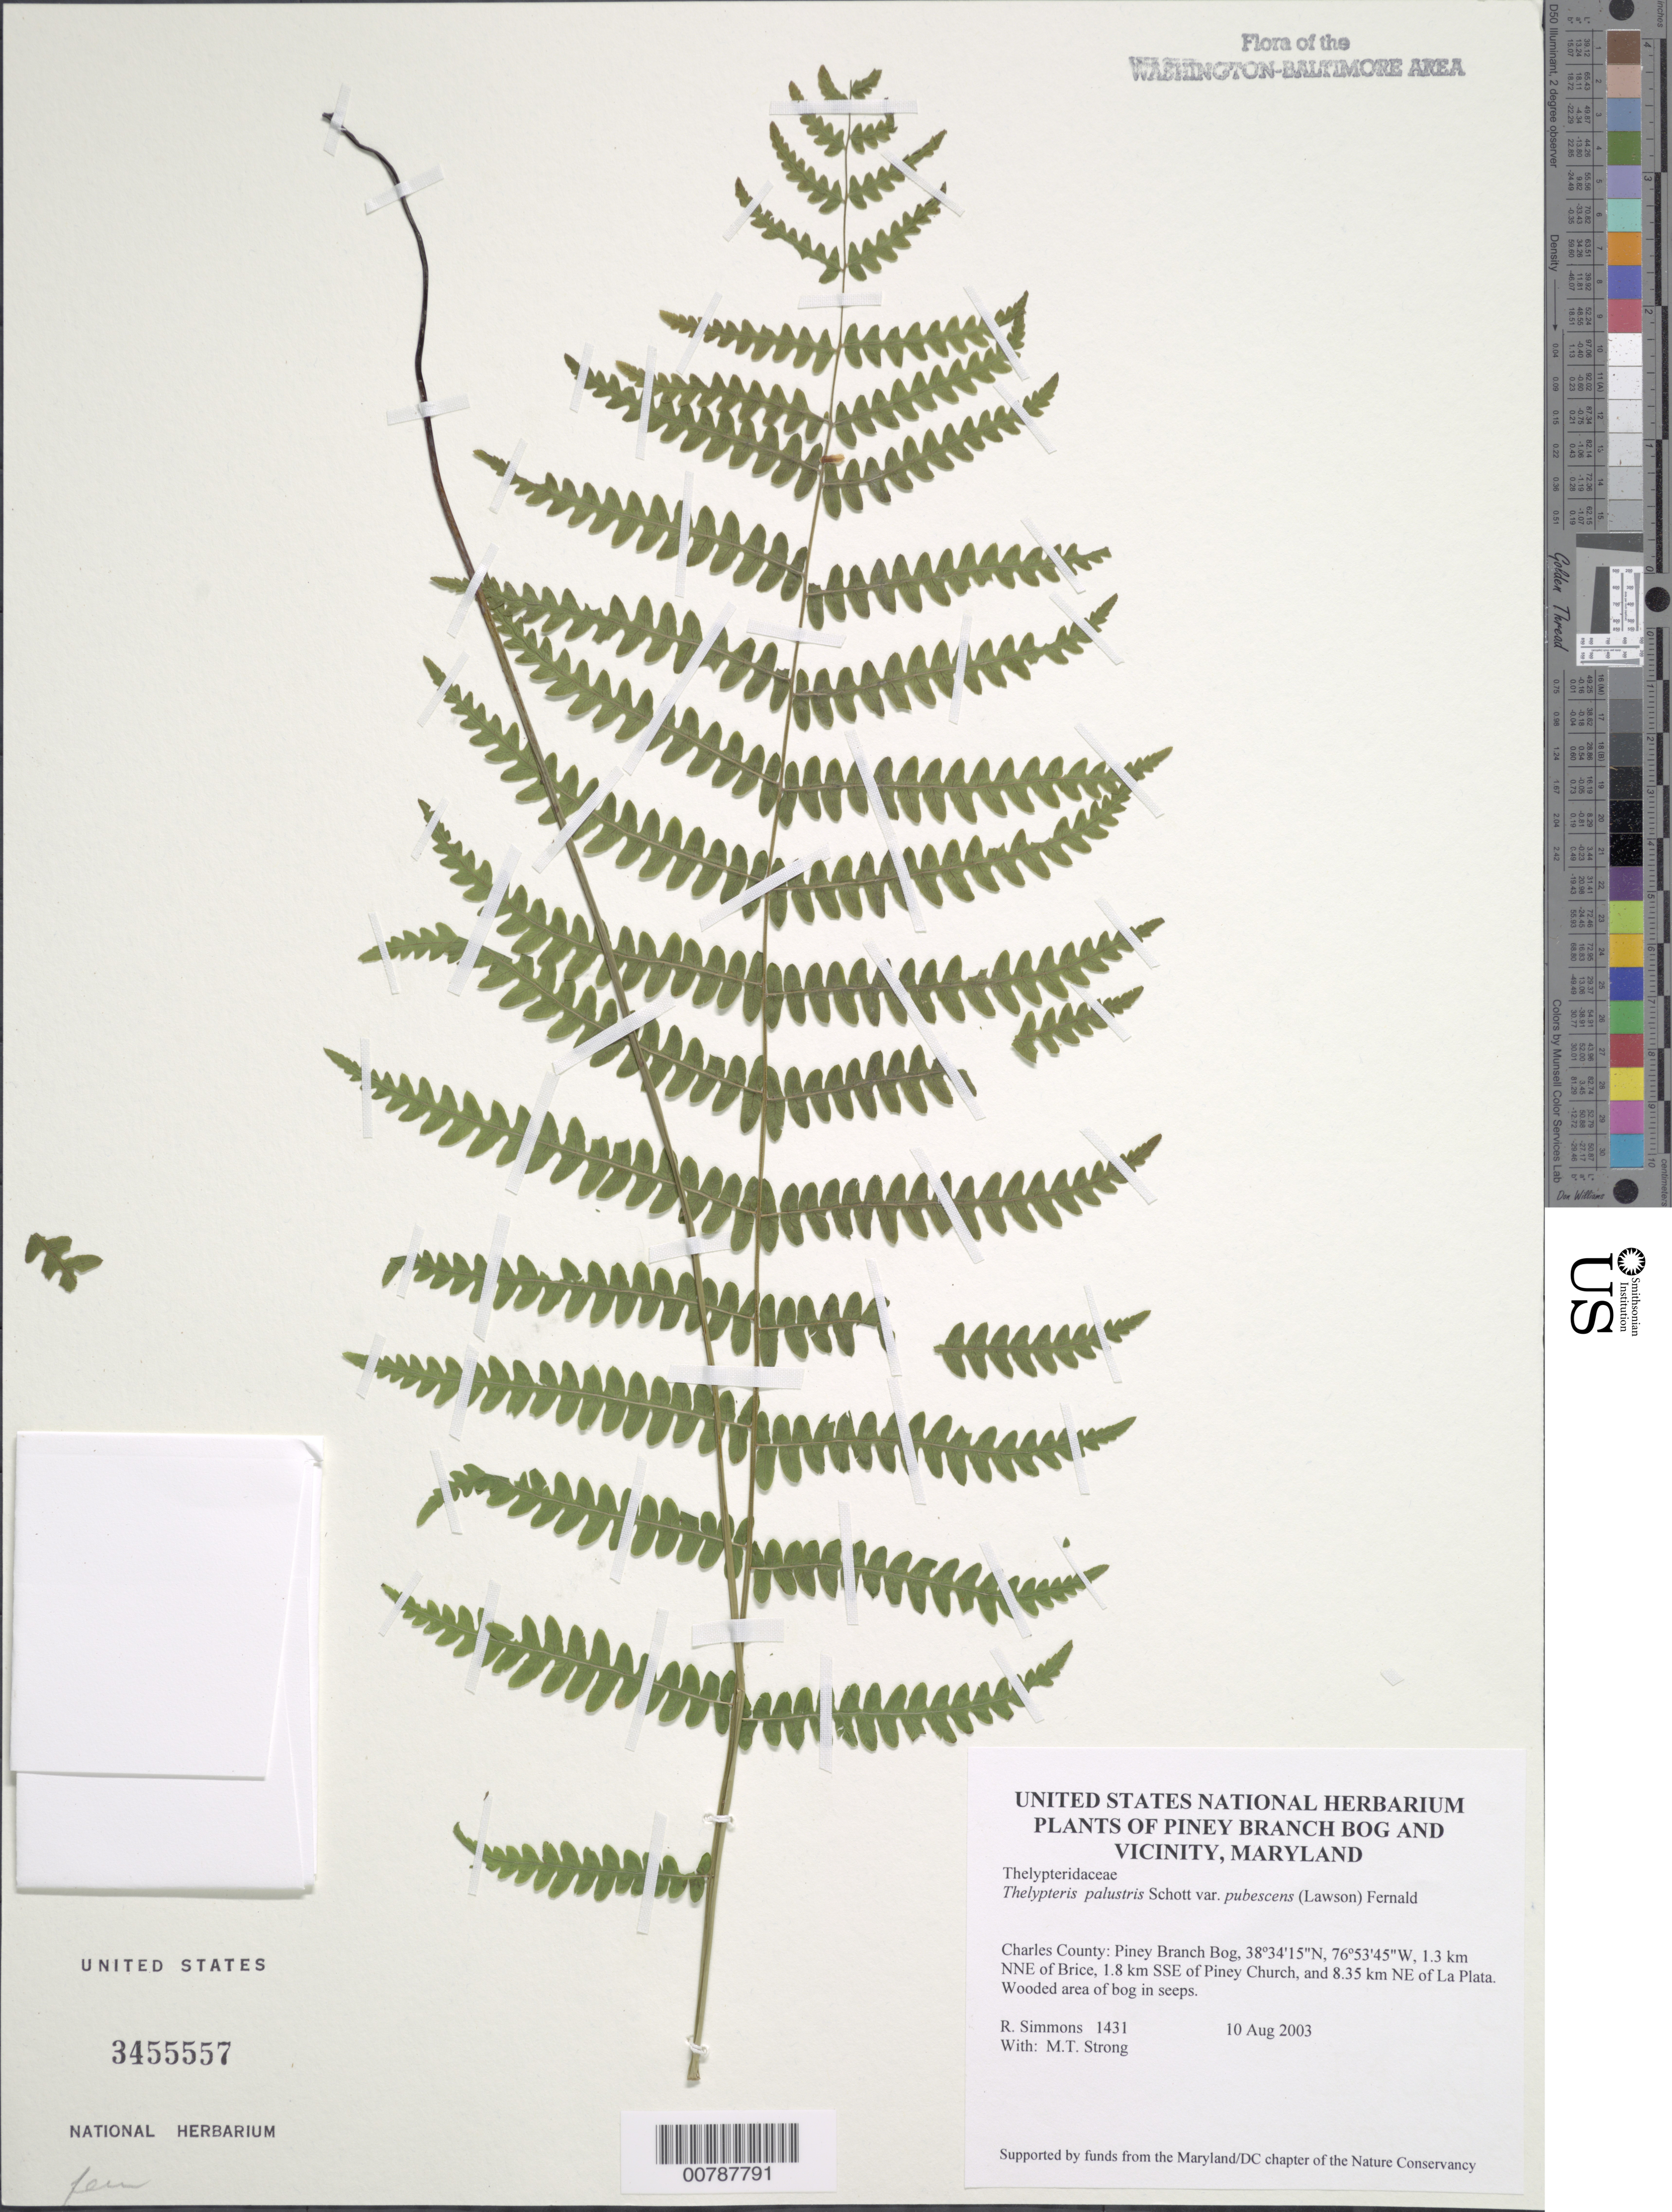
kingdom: Plantae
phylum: Tracheophyta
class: Polypodiopsida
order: Polypodiales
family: Thelypteridaceae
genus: Thelypteris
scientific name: Thelypteris palustris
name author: (Salisb.) Schott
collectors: R. H. Simmons & M. T. Strong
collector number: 1431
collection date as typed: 10 August 2003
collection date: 2003-08-10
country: United States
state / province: Maryland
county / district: Charles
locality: Piney Branch Bog, 1.3 km NNE of Brice, 1.8 km SSE of Piney Church, and 8.35 km NE of La Plata.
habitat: Wooded area in bog in seeps.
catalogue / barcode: US 3455557